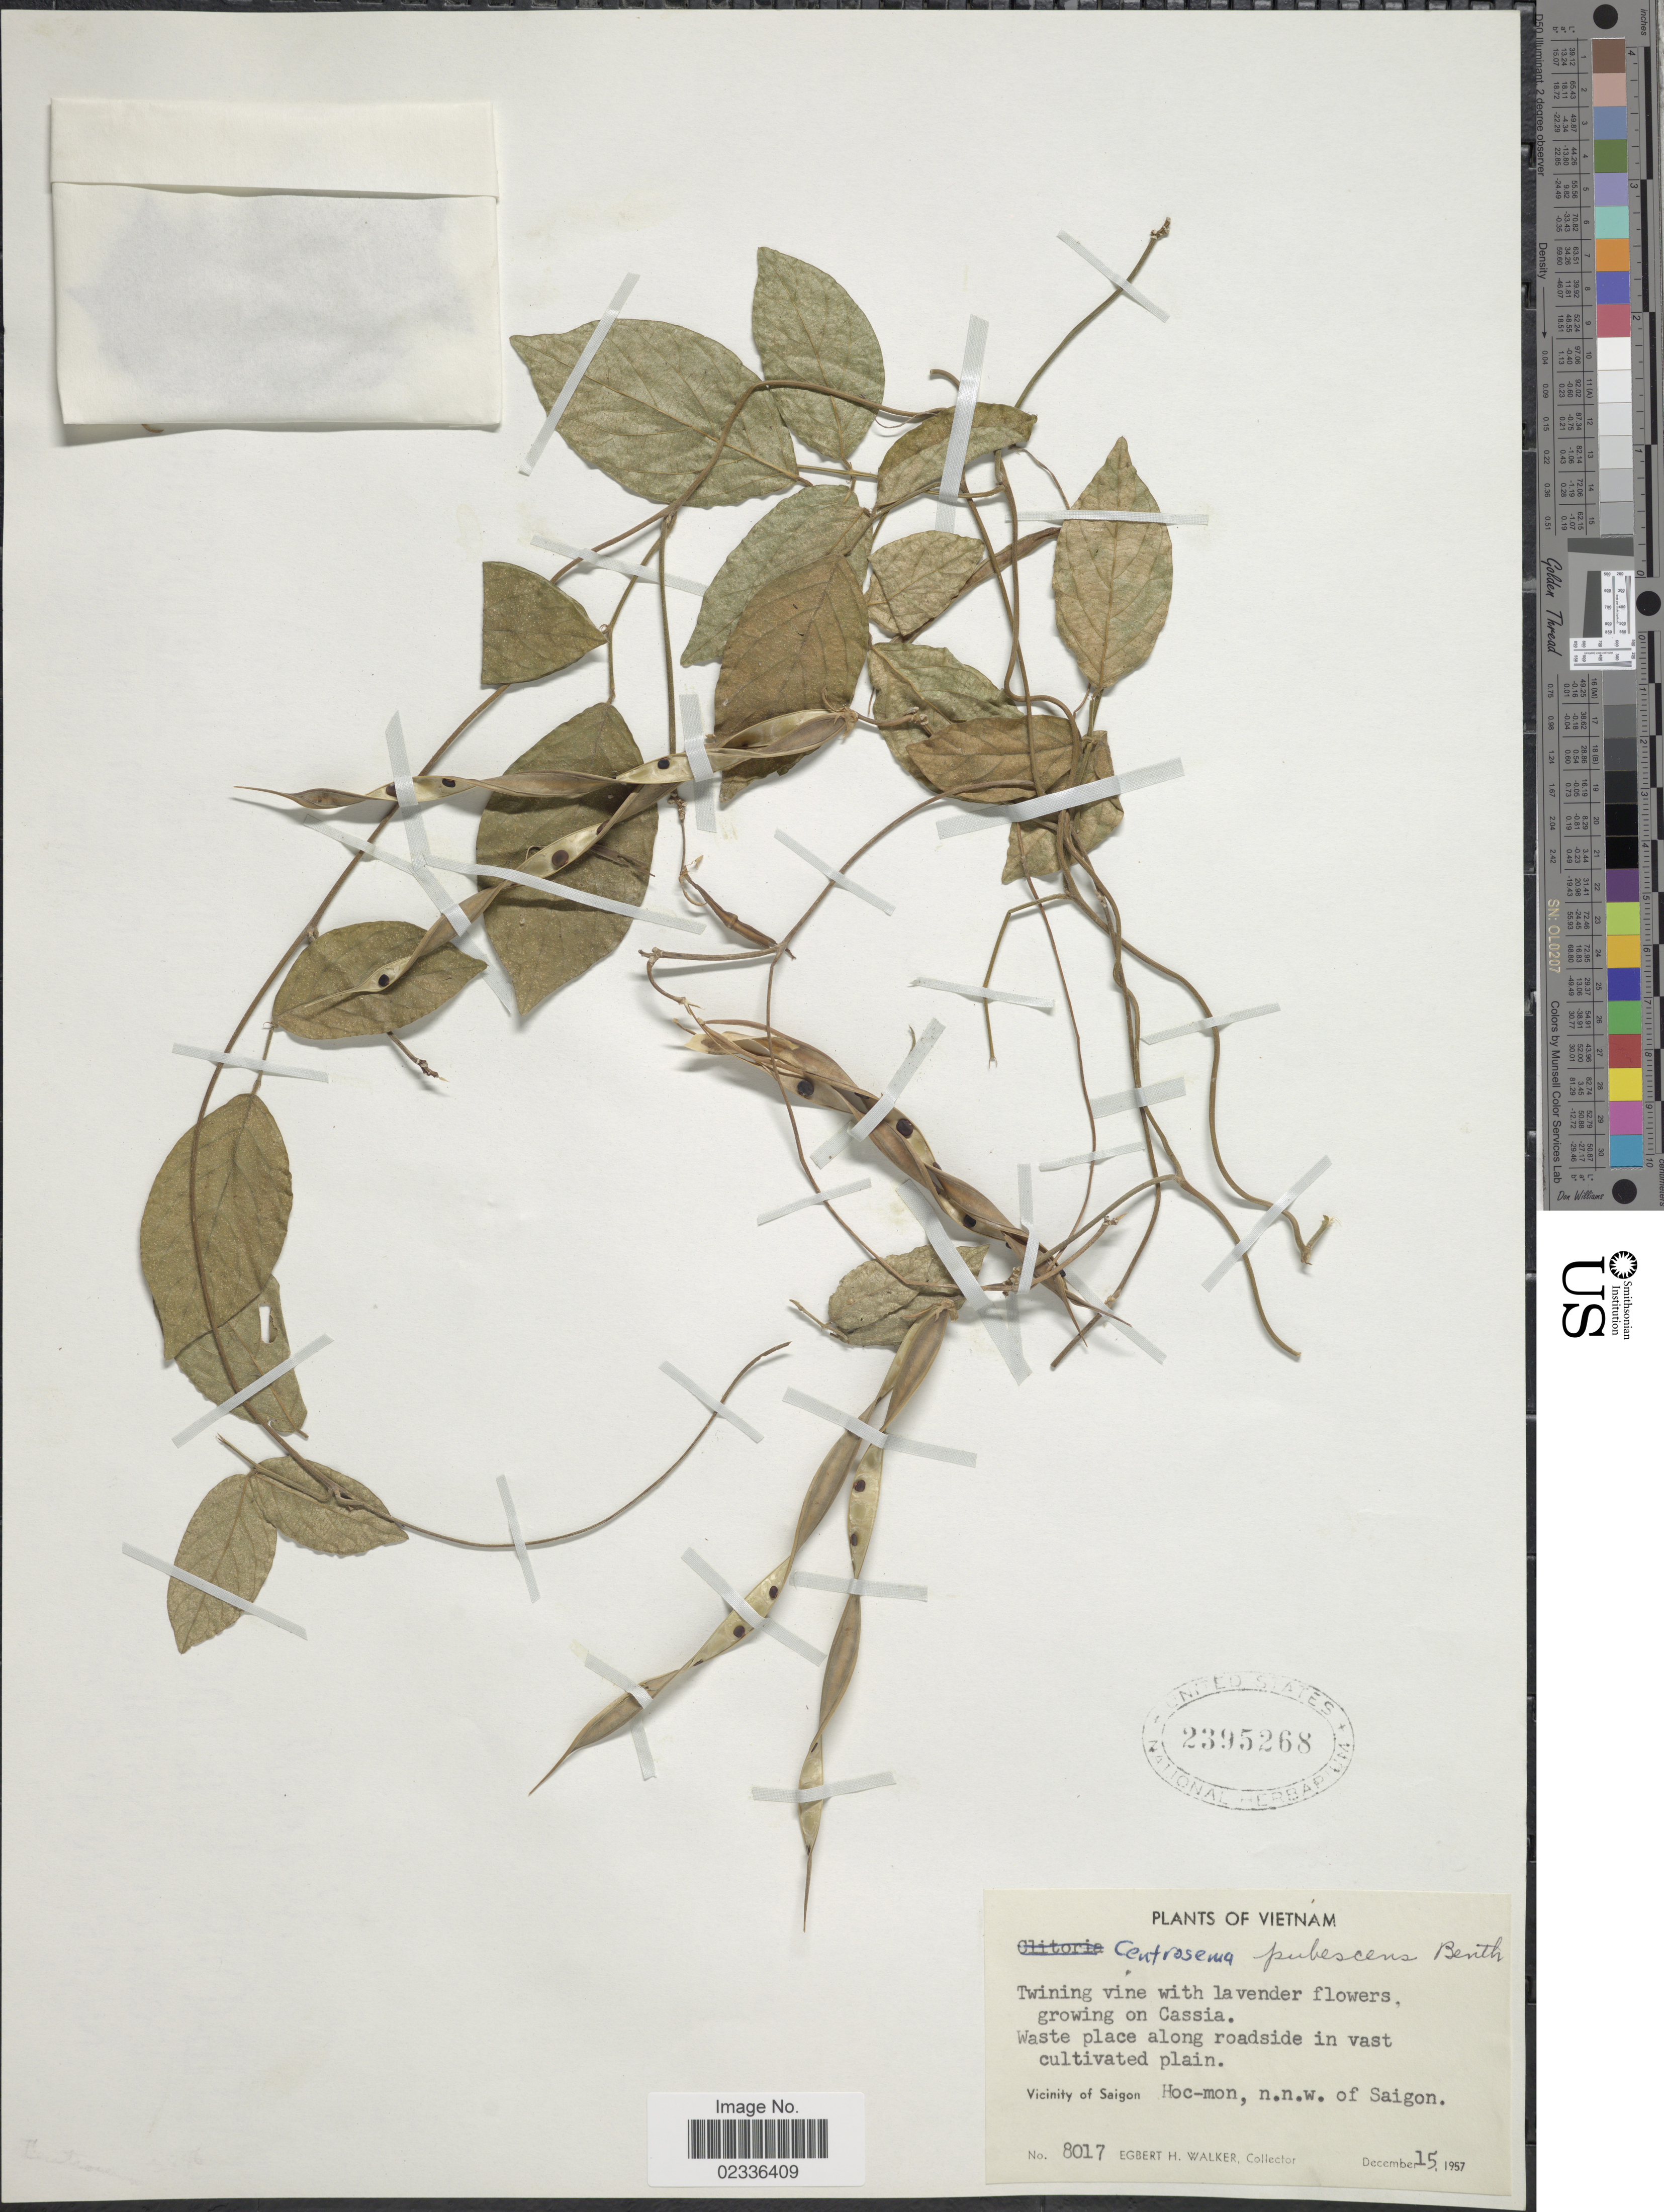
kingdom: Plantae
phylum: Tracheophyta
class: Magnoliopsida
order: Fabales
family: Fabaceae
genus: Centrosema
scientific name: Centrosema pubescens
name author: Benth.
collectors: E. H. Walker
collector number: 8017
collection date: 1957-12-15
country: Vietnam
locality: Vicinity of Saigon, Hoc-mon, n.n.w. of Saigon.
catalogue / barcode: US 2395268